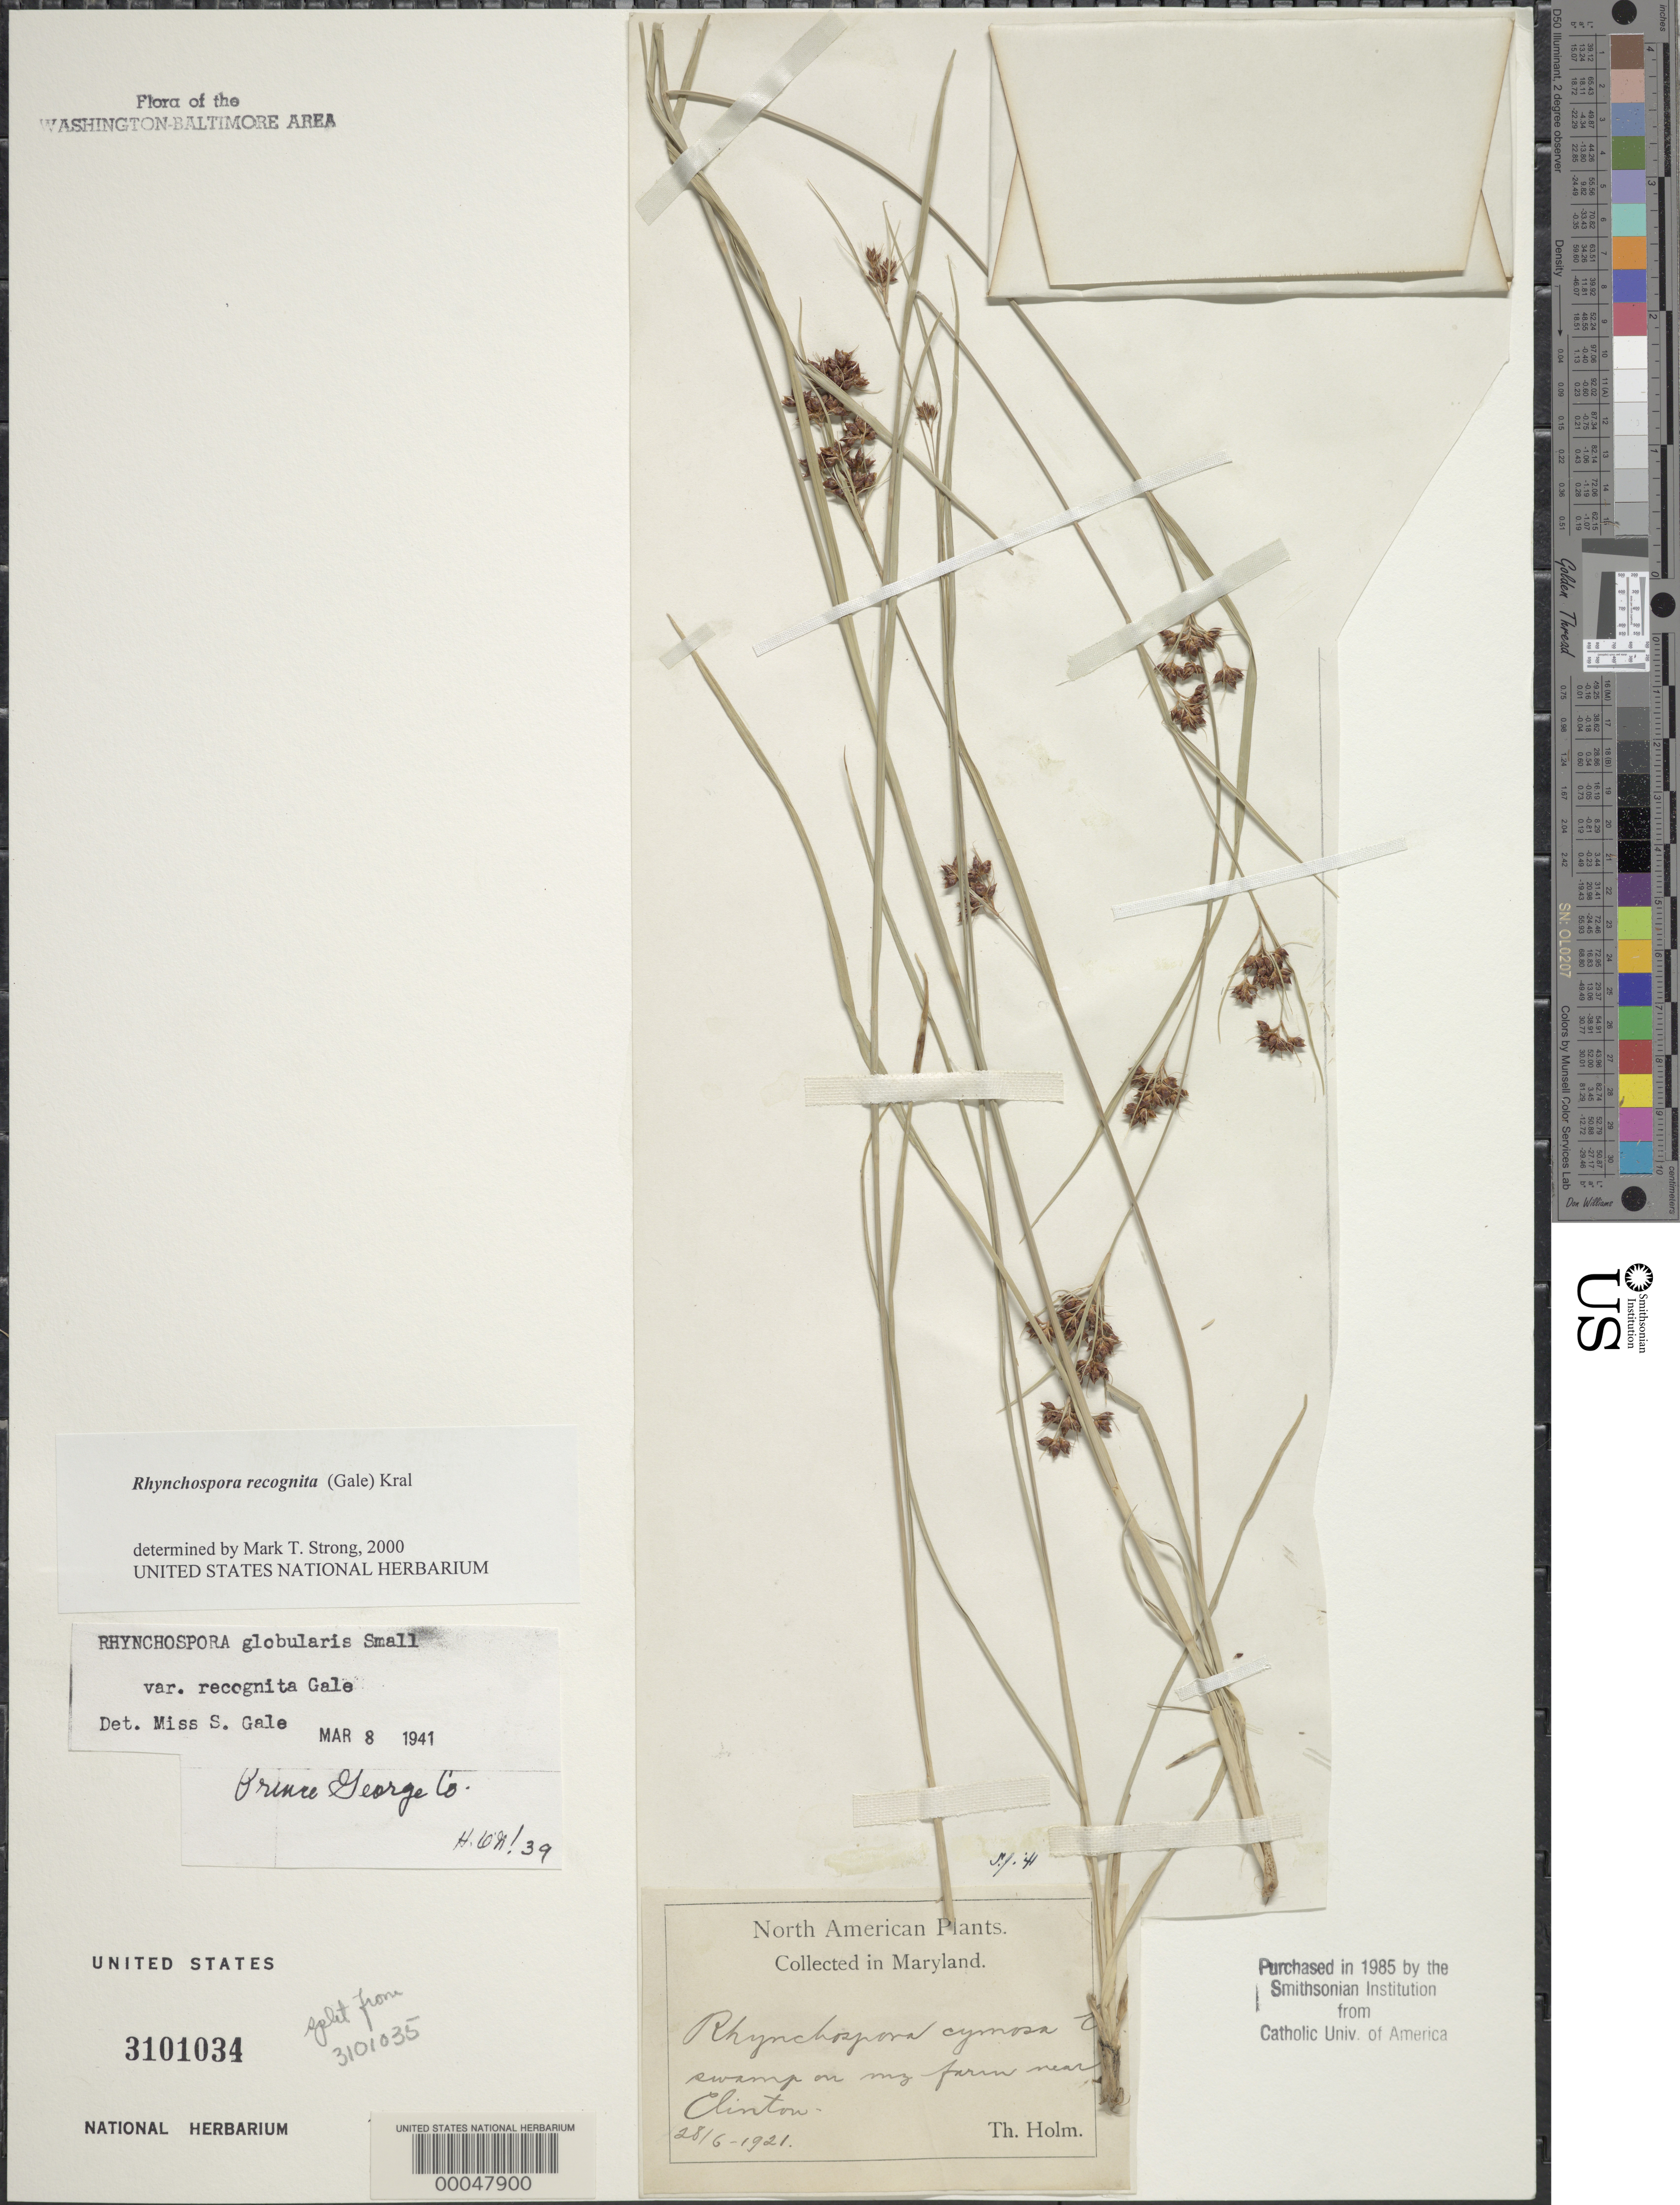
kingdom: Plantae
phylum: Tracheophyta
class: Liliopsida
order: Poales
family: Cyperaceae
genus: Rhynchospora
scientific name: Rhynchospora recognita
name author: (Gale) Kral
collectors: T. Holm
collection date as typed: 28 Jun 1923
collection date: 1923-06-28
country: United States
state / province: Maryland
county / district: Prince George's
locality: Near Clinton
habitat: Swamp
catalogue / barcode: US 3101034